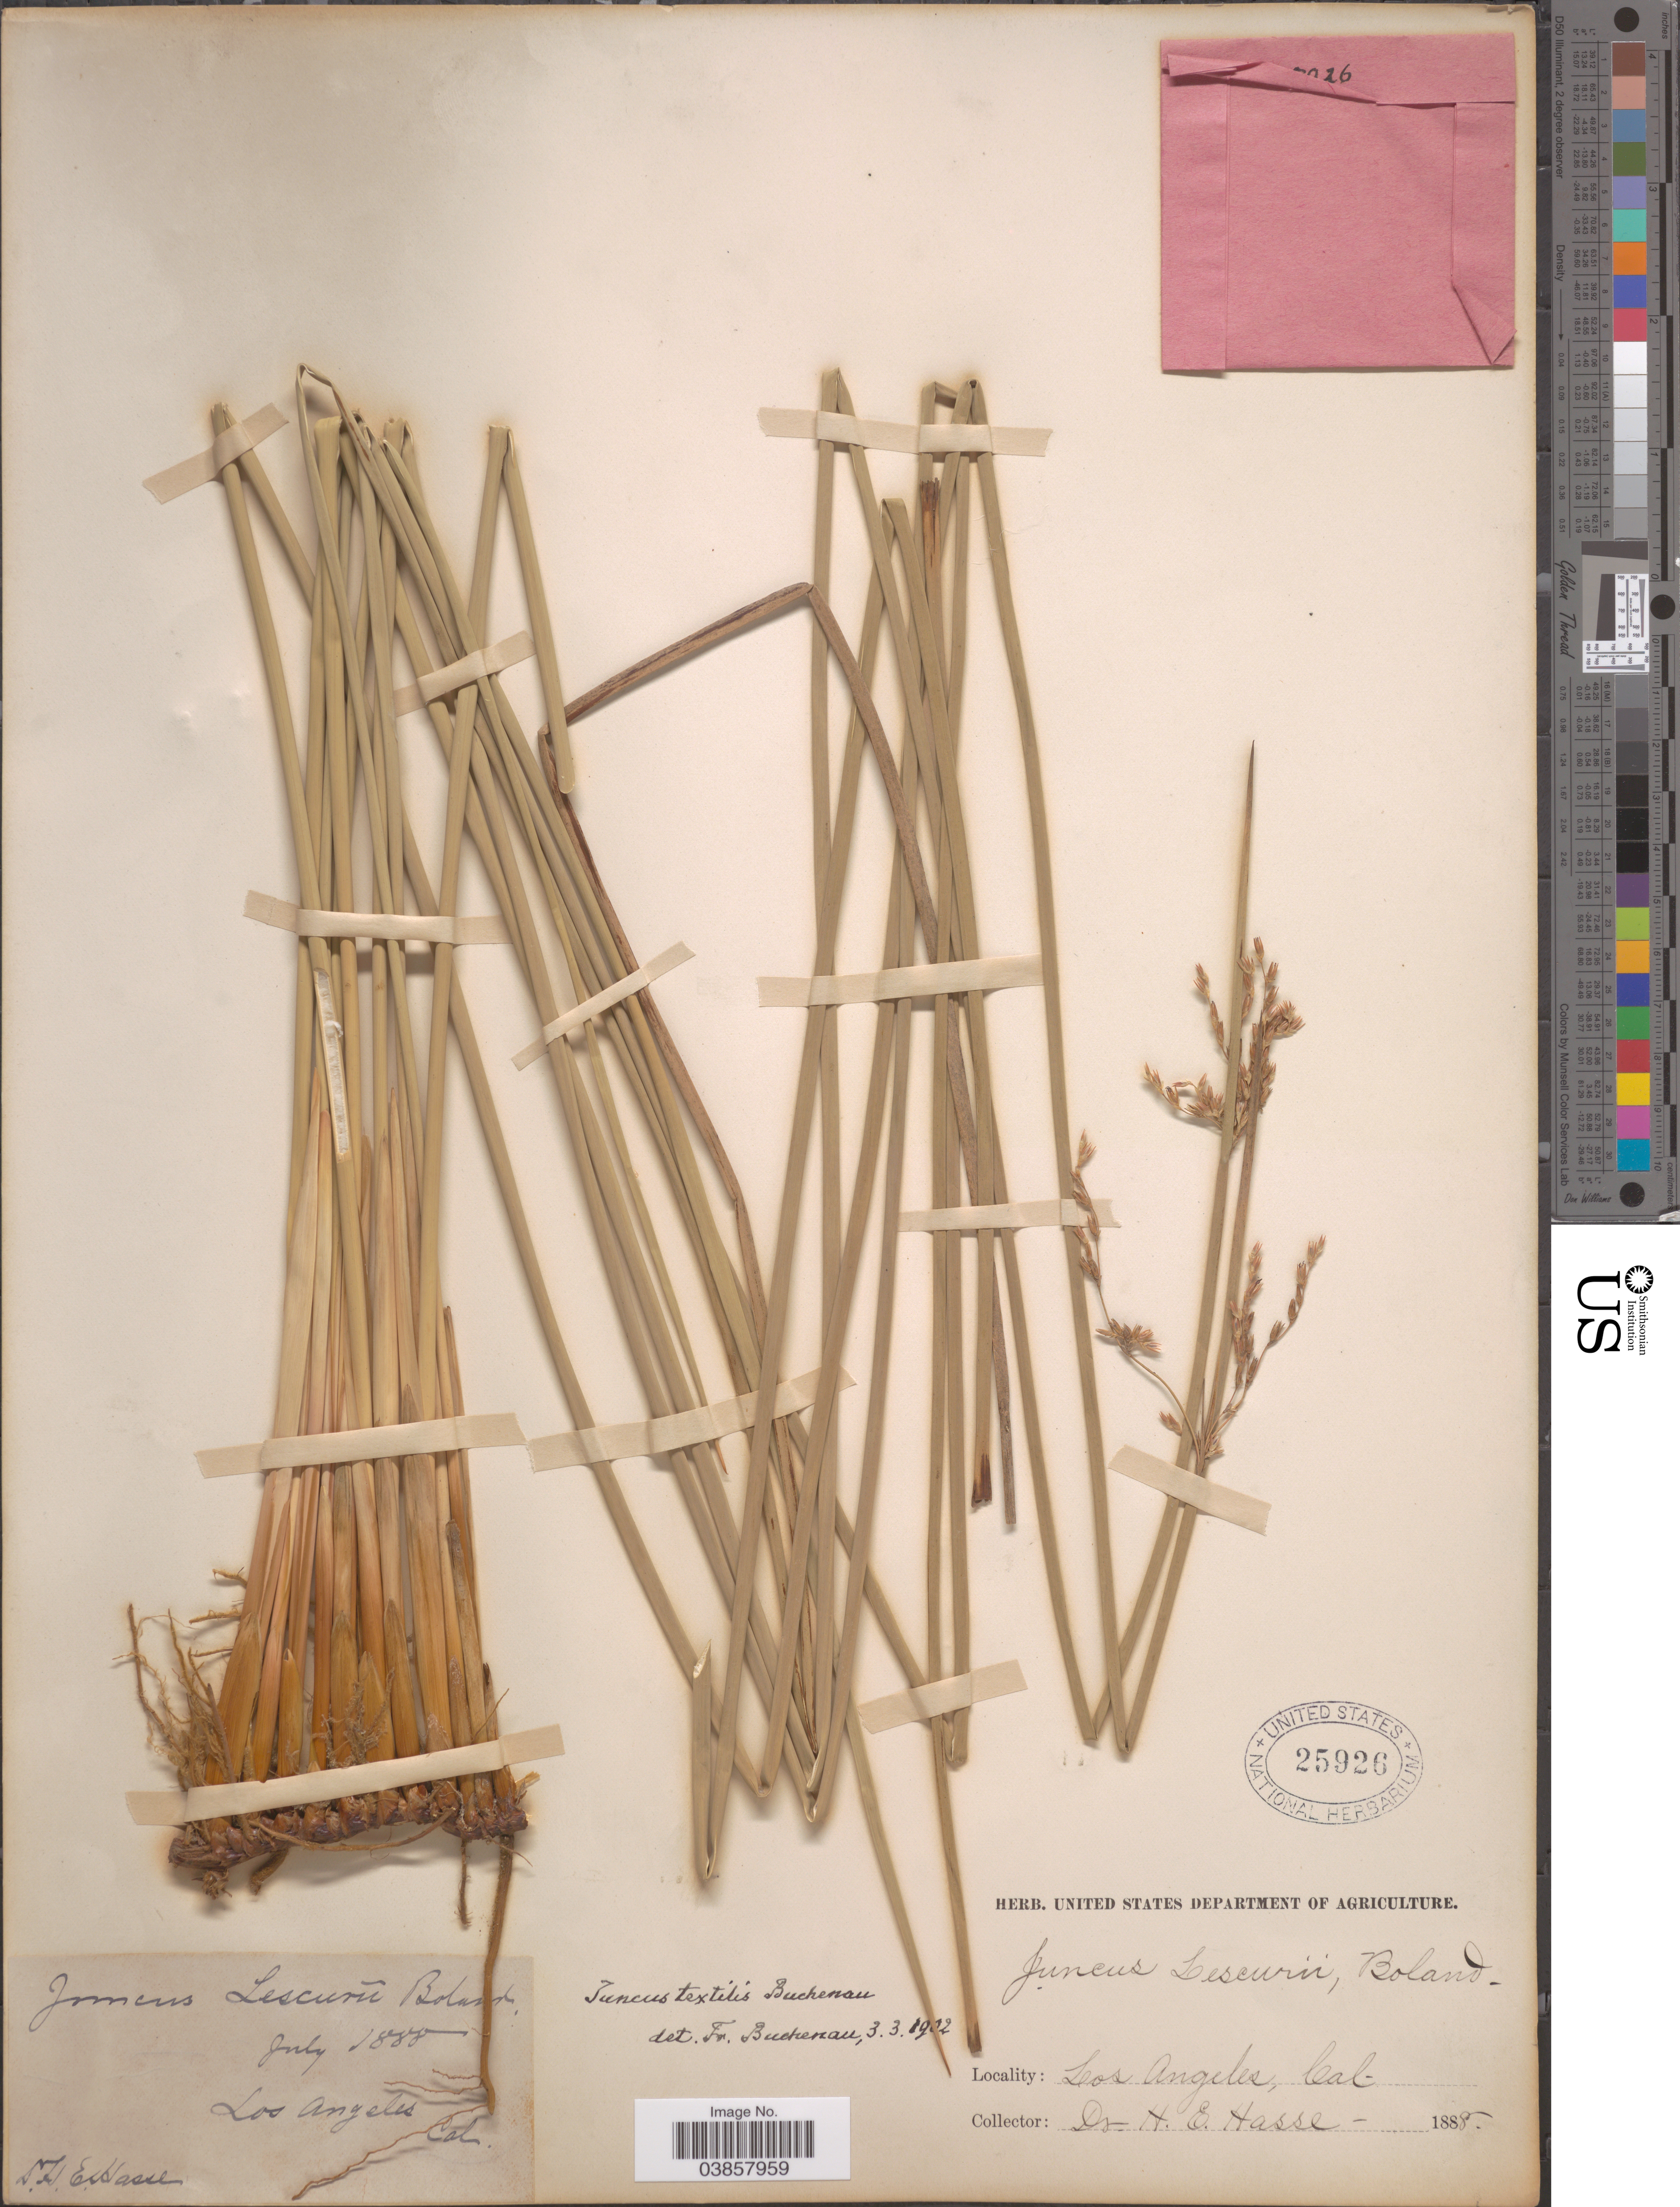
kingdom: Plantae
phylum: Tracheophyta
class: Liliopsida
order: Poales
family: Juncaceae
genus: Juncus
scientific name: Juncus textilis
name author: Buchenau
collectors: H. E. Hasse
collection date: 1888-07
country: United States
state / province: California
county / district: Los Angeles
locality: Los Angeles.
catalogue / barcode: US 25926